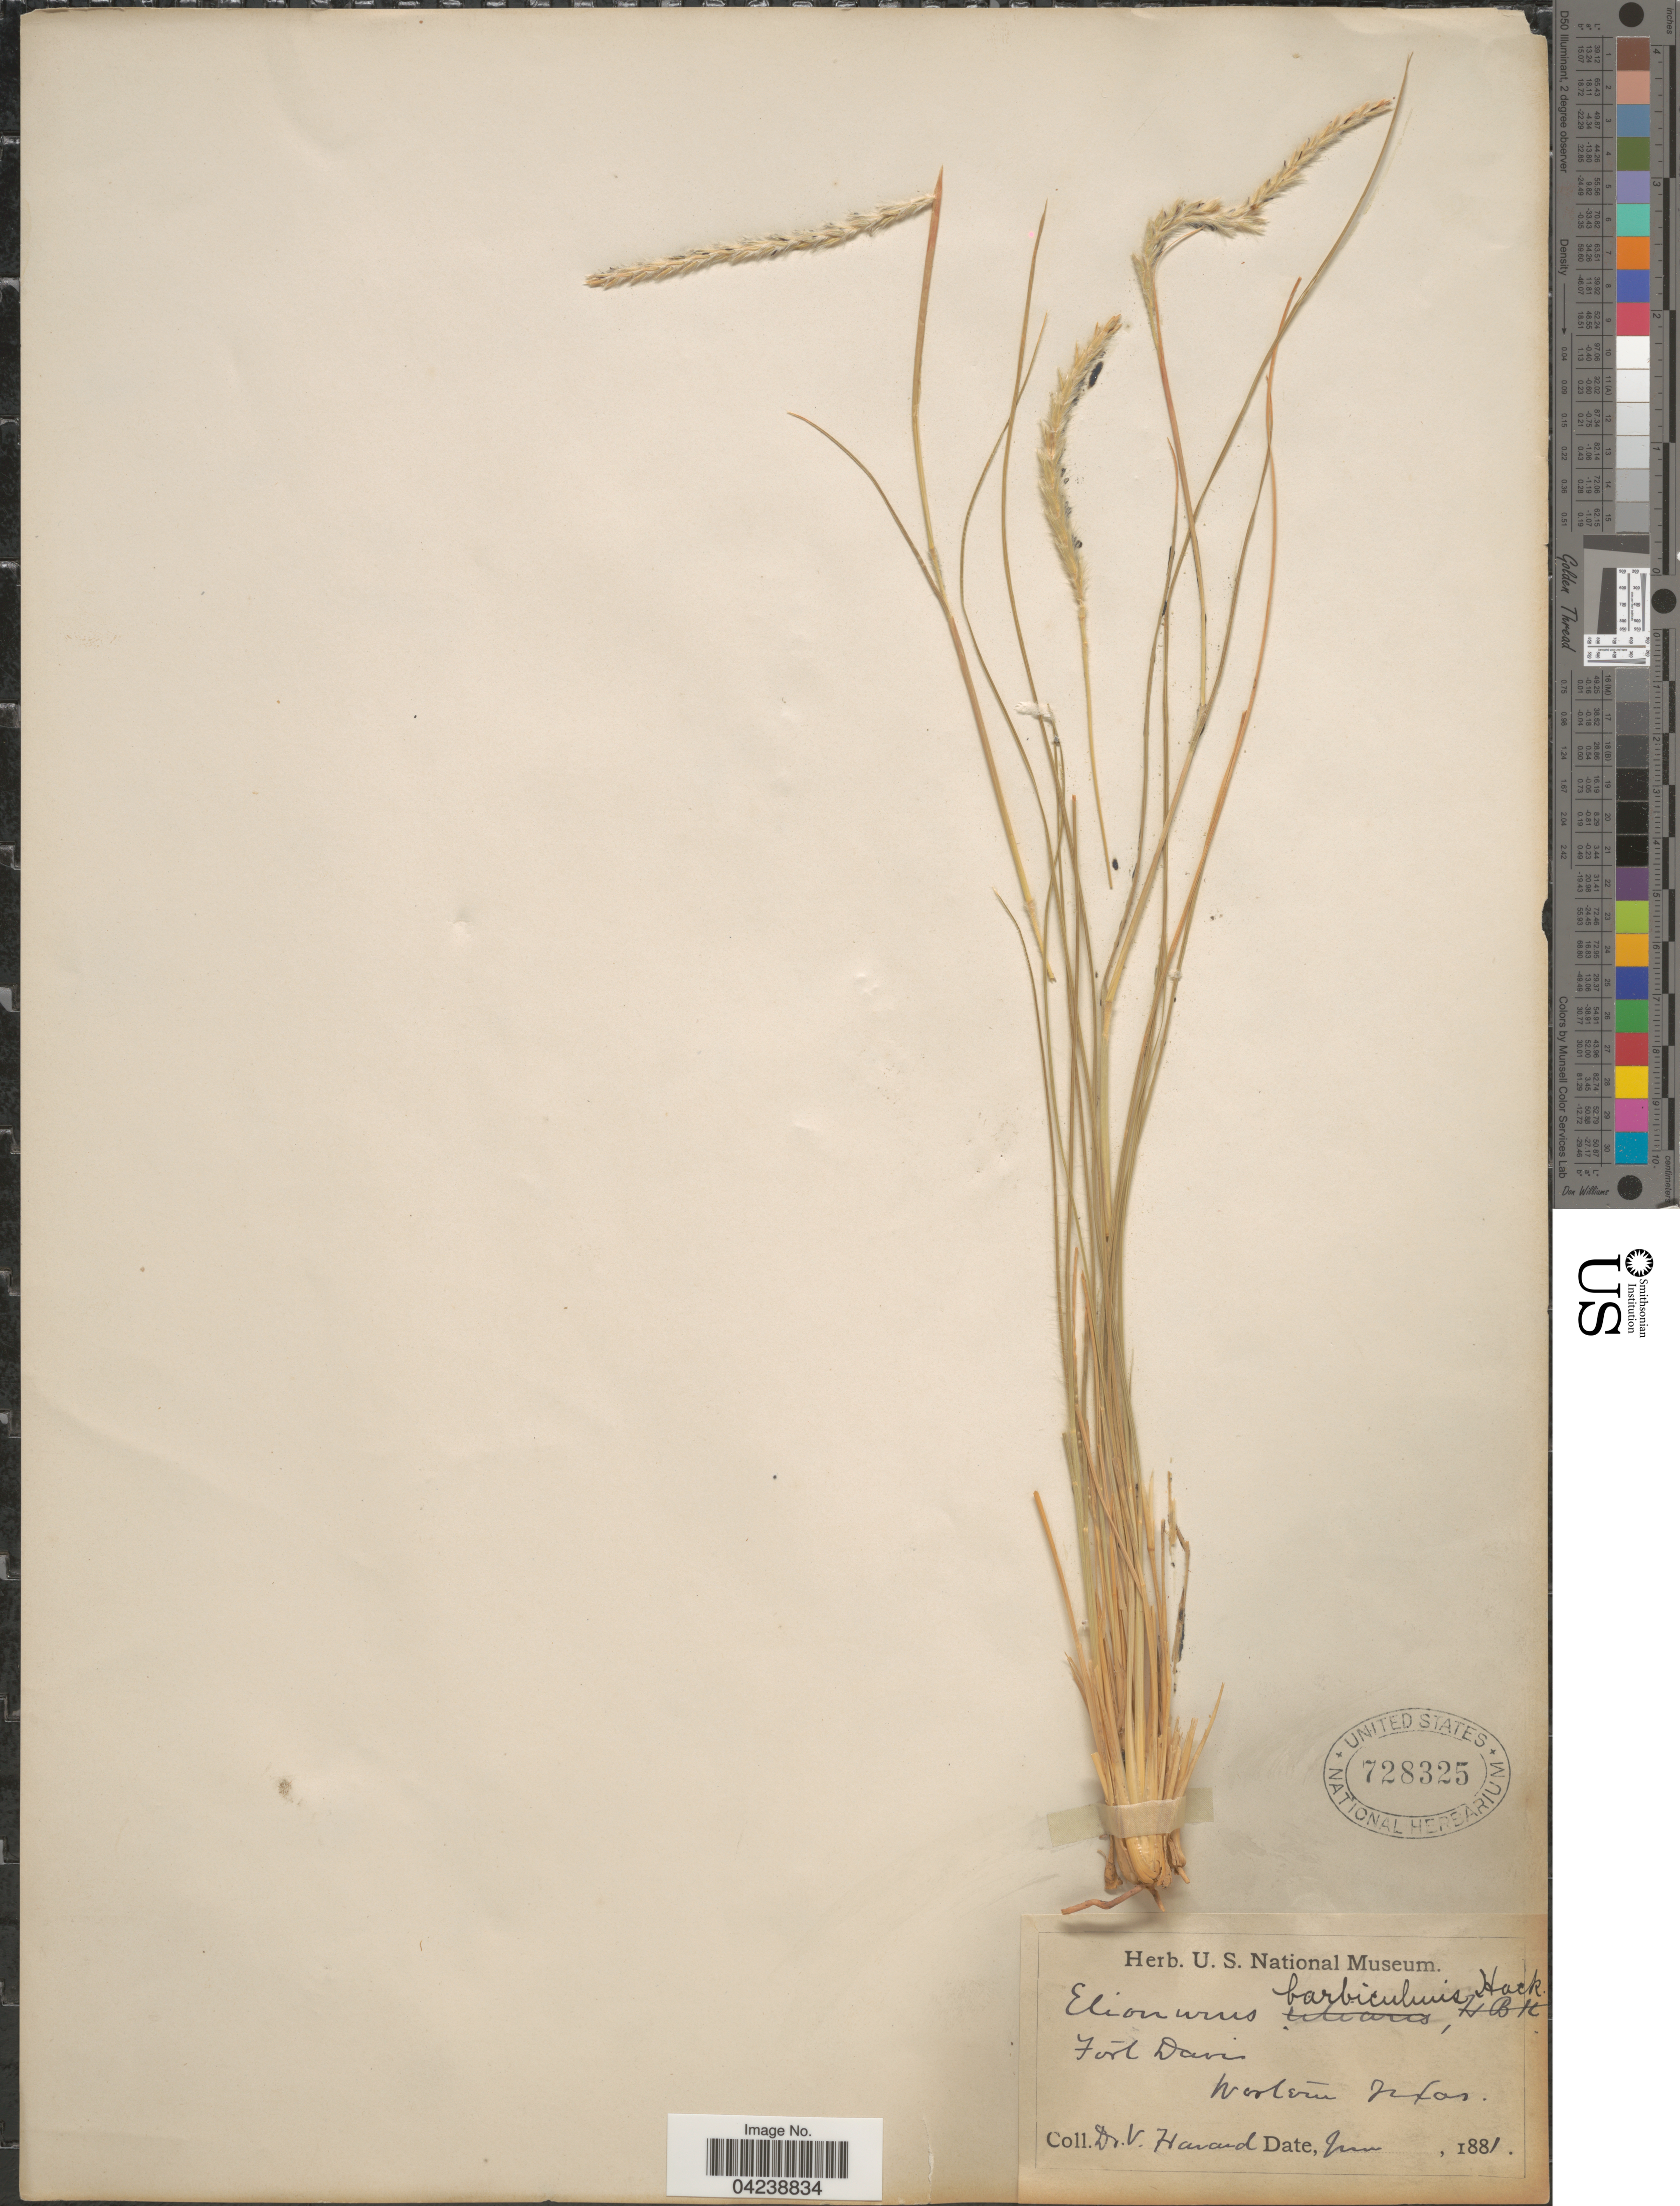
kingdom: Plantae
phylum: Tracheophyta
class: Liliopsida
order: Poales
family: Poaceae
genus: Elionurus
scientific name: Elionurus barbiculmis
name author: Hack. in A. DC.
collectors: V. Havard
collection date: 1881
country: United States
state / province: Texas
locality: Fort Davis. Western Texas,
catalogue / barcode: US 728325